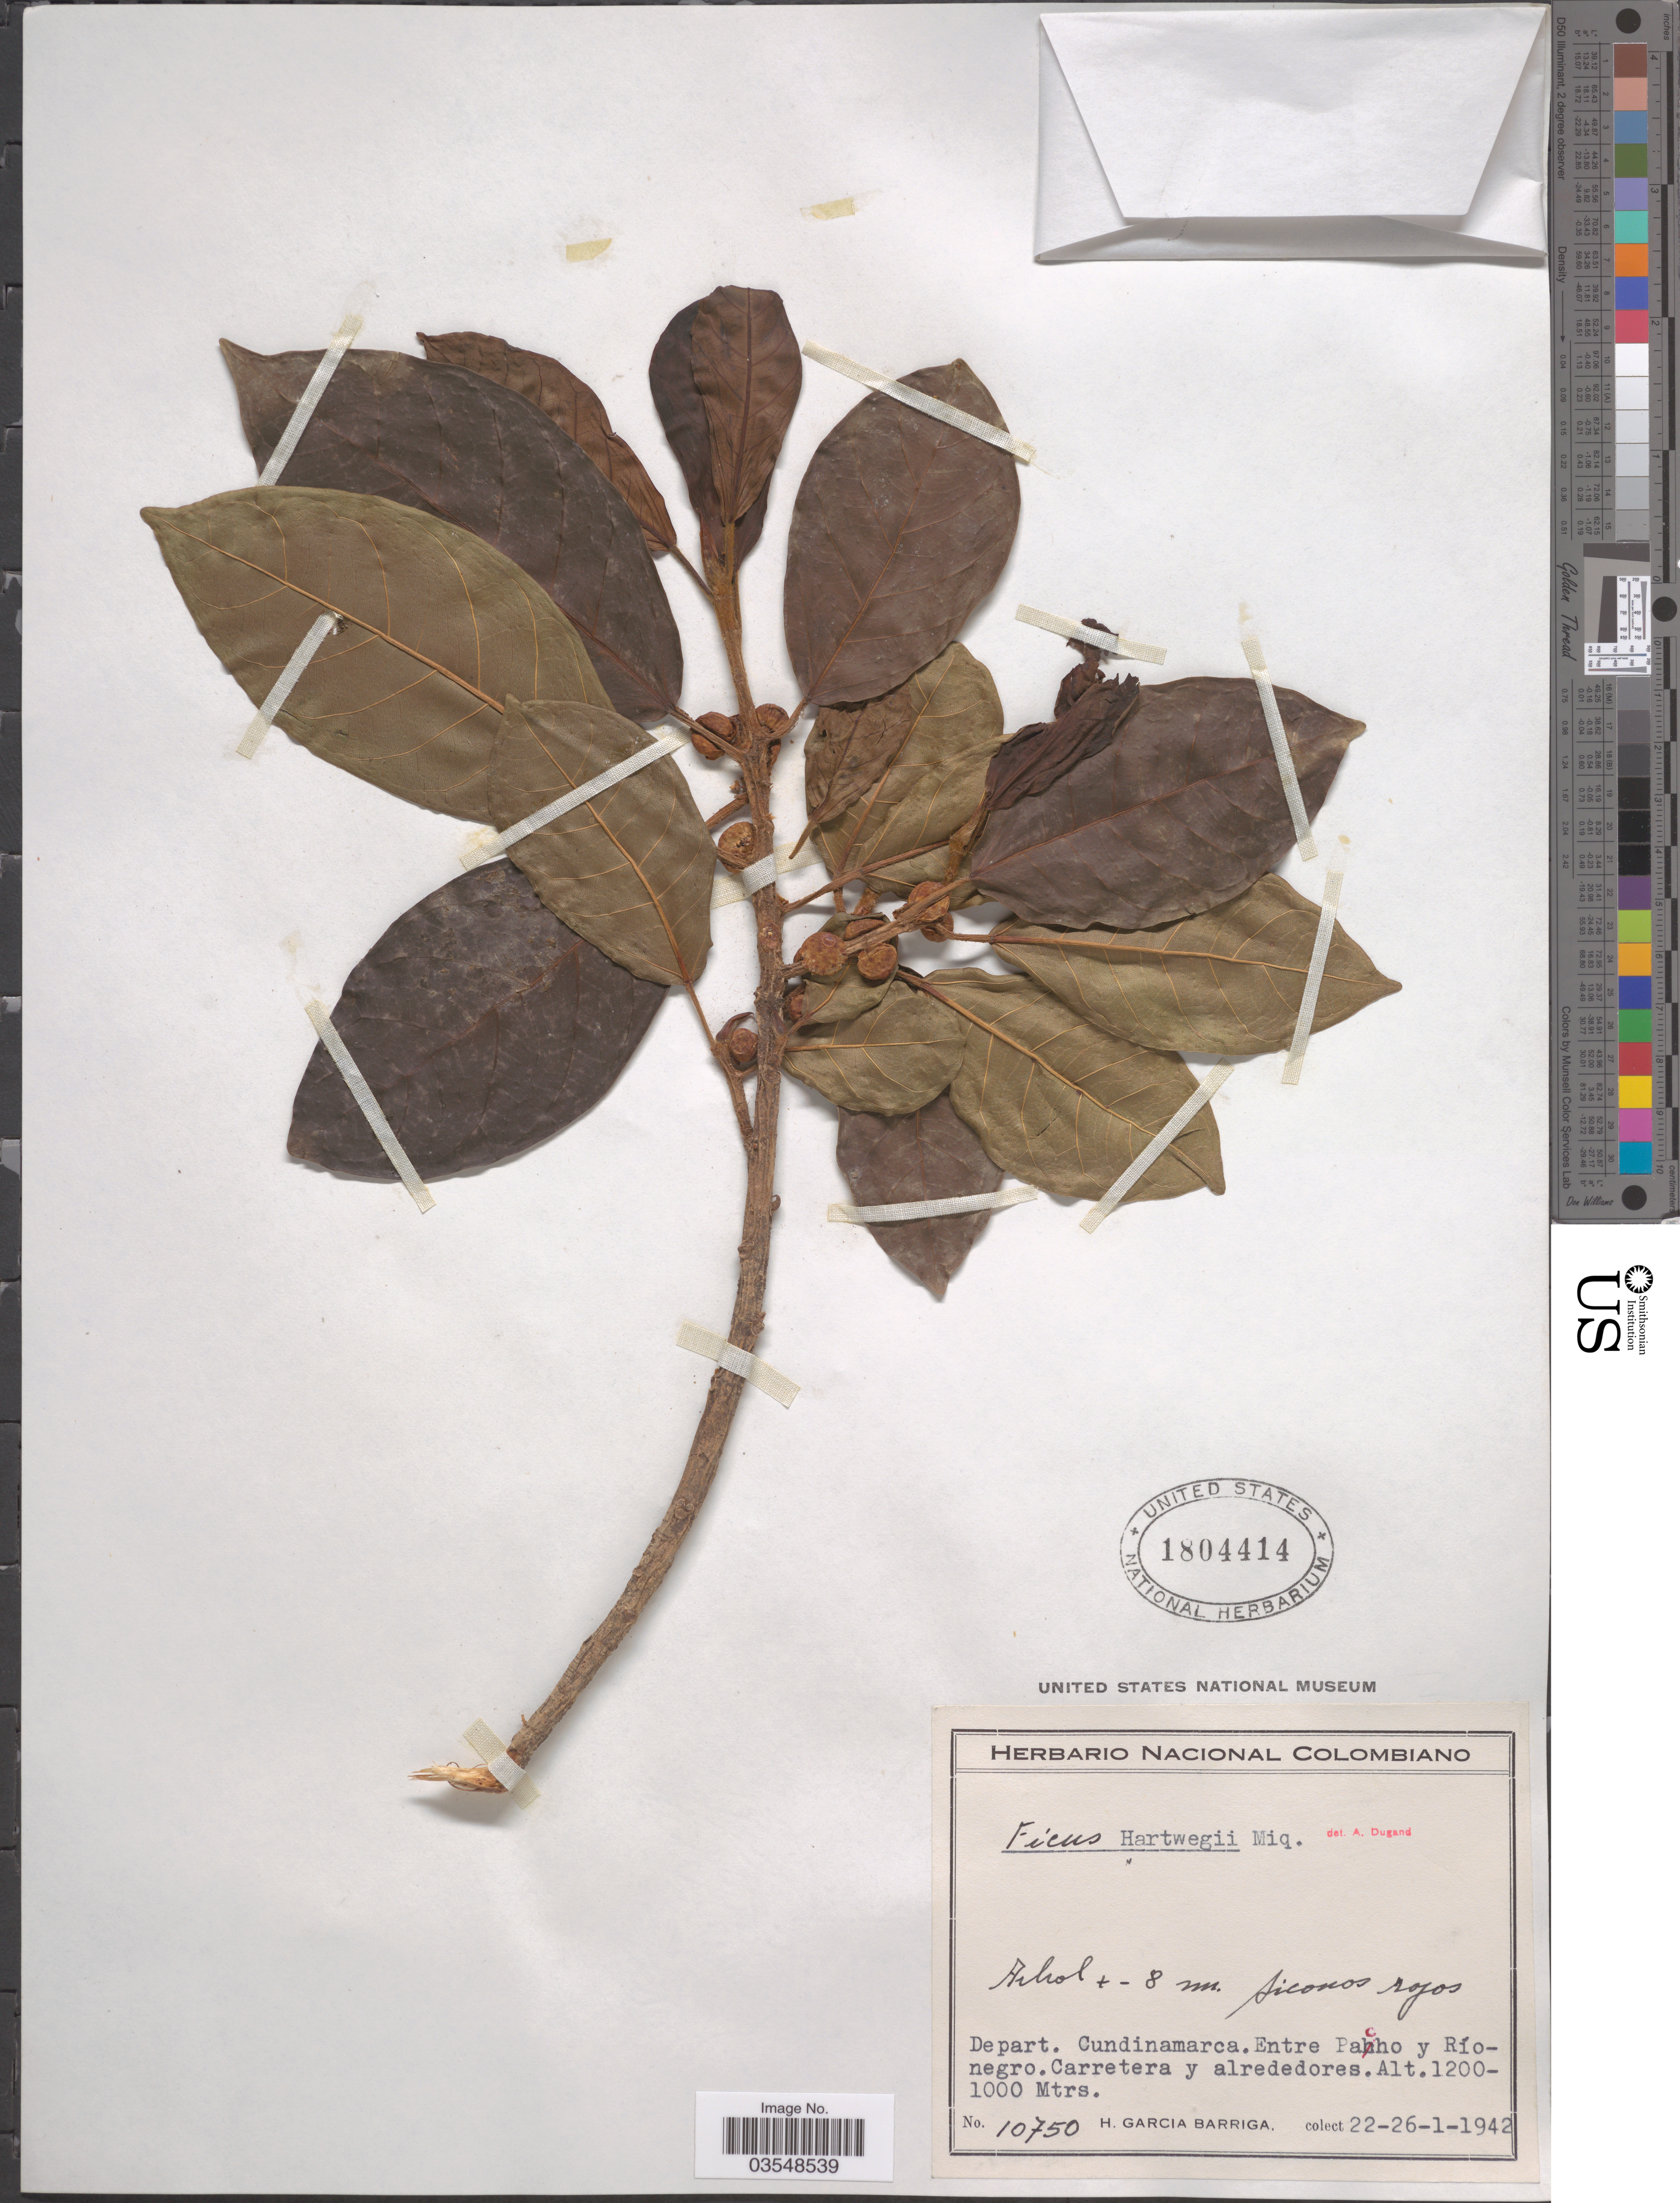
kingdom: Plantae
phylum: Tracheophyta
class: Magnoliopsida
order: Rosales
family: Moraceae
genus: Ficus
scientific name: Ficus hartwegii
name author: (Miq.) Miq.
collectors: H. García Barriga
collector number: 10750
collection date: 1942-01-22/1942-01-26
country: Colombia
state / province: Cundinamarca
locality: Depart. Cundinamarca. Entre Pacho y Río-negro. Carretera y alrededores.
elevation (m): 1000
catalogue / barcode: US 1804414